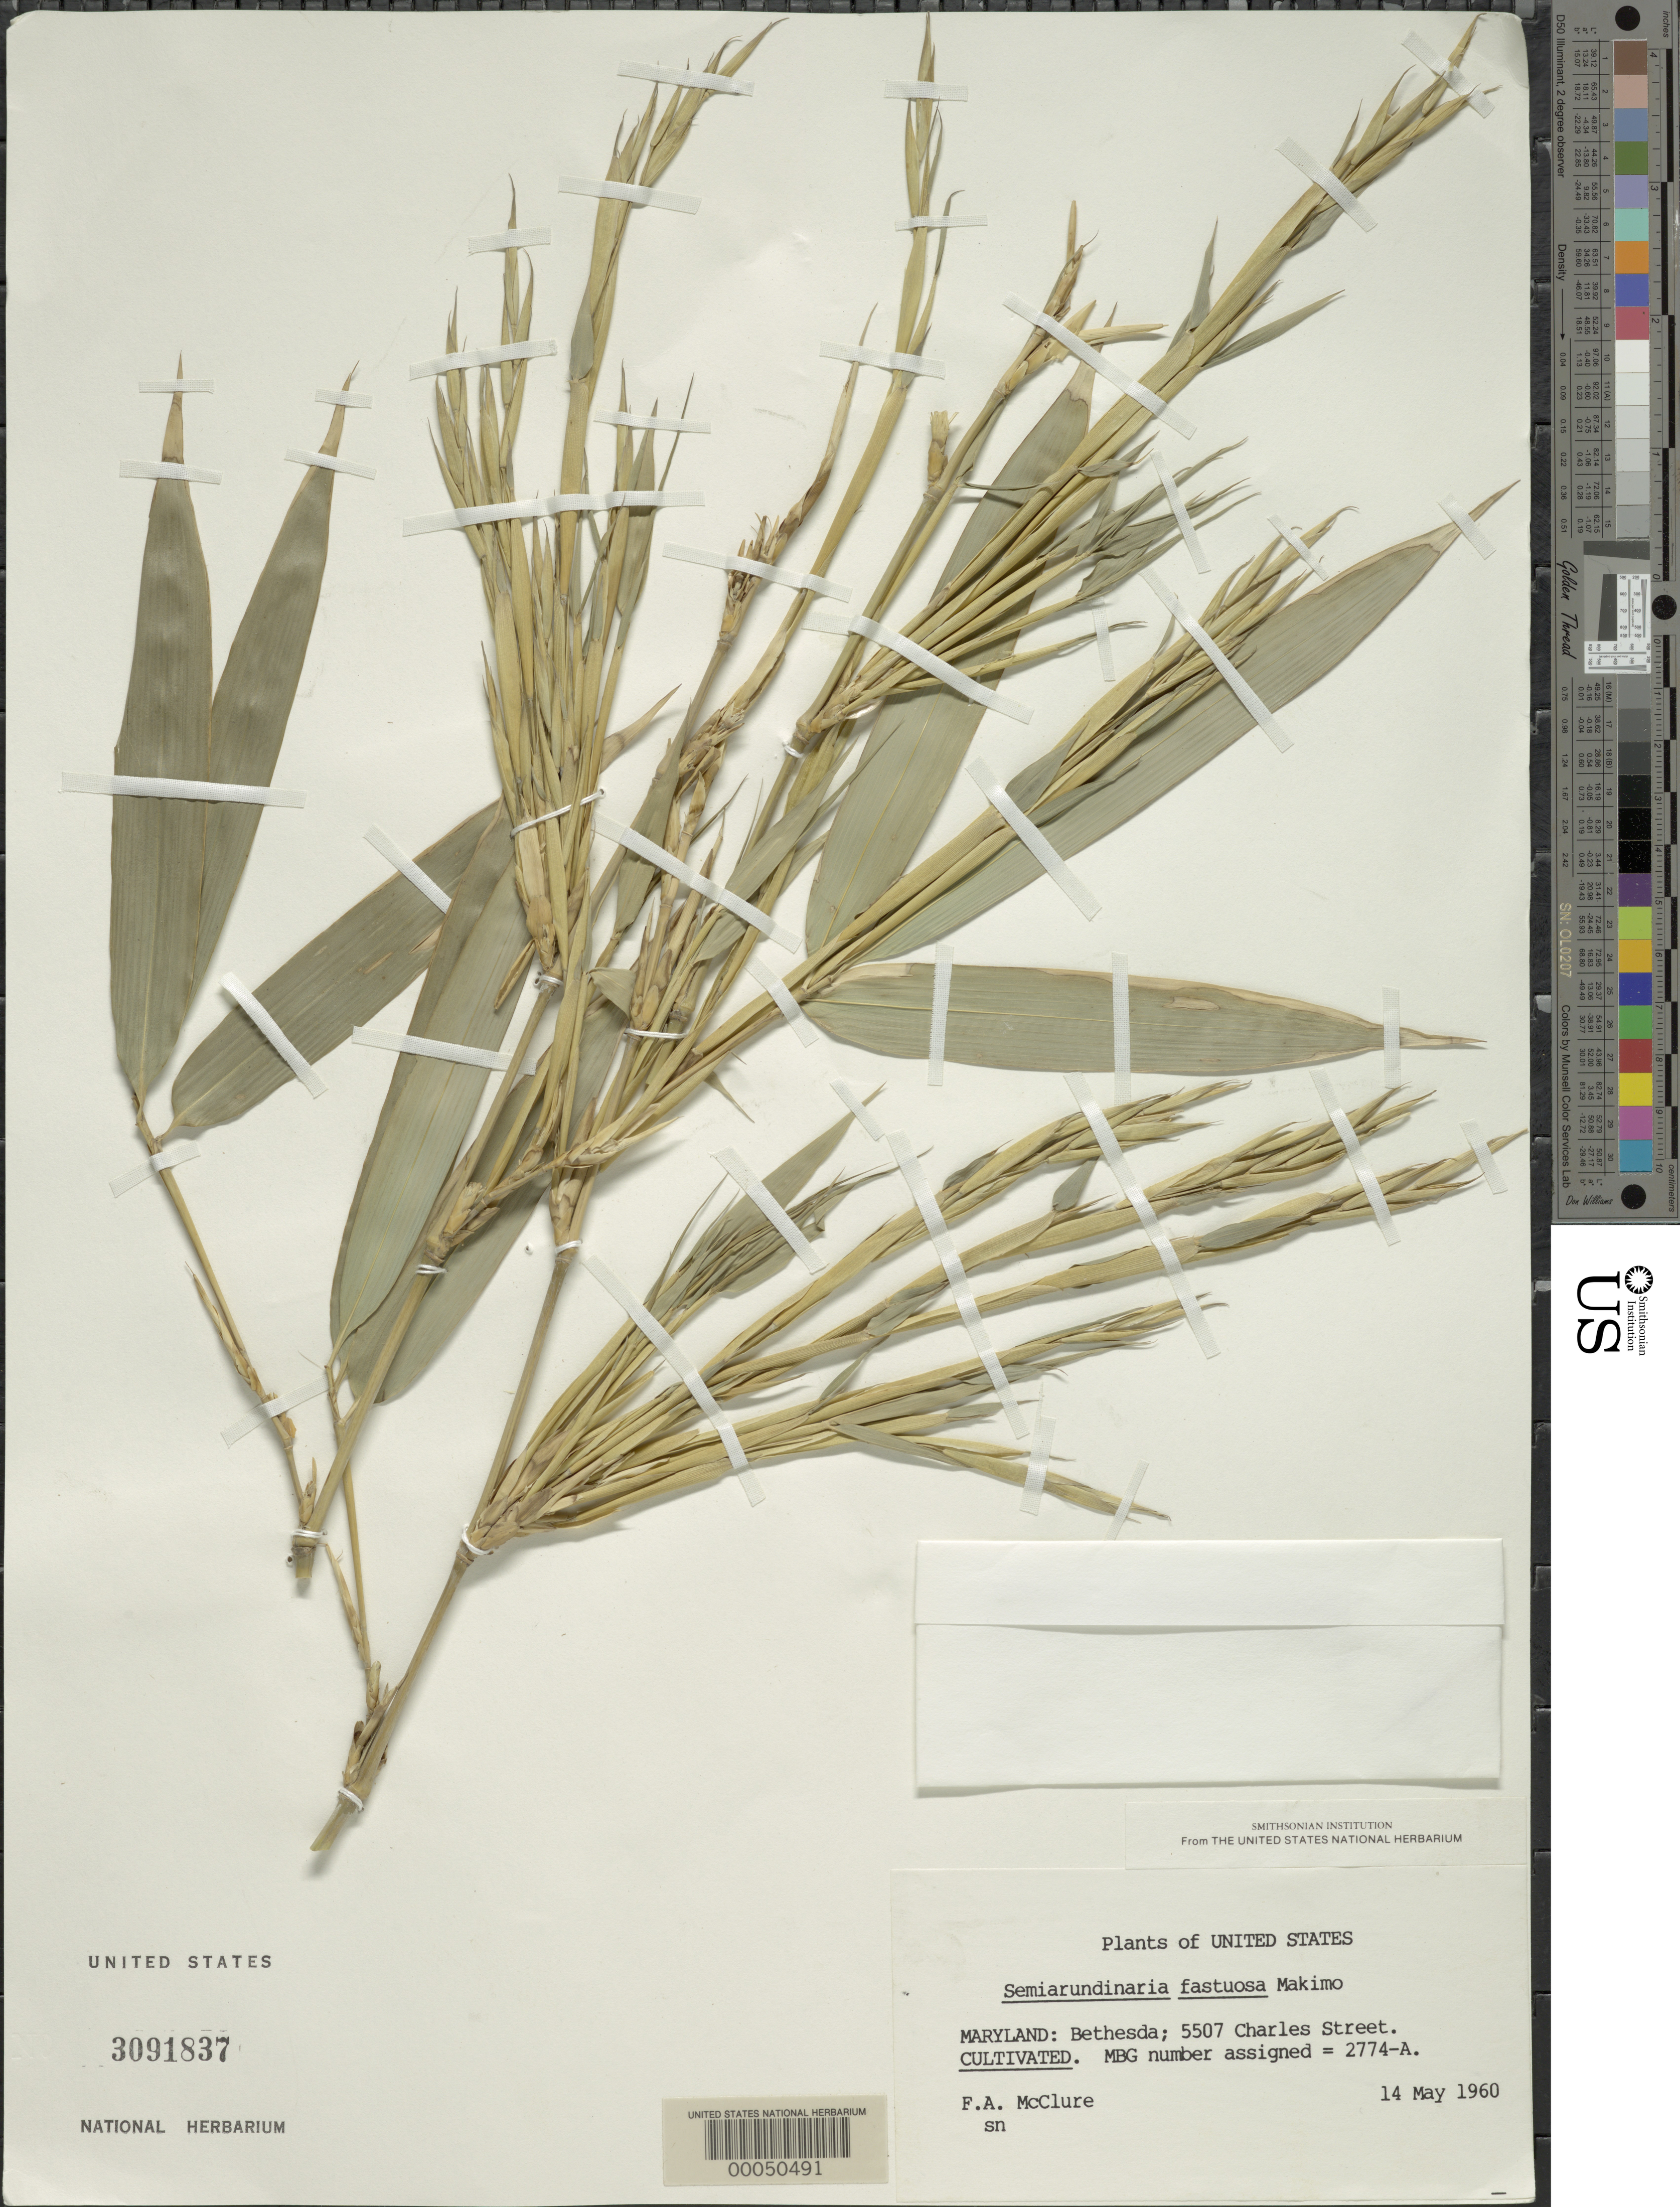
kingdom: Plantae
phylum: Tracheophyta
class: Liliopsida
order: Poales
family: Poaceae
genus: Semiarundinaria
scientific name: Semiarundinaria fastuosa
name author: Makino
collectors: F. A. McClure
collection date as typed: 14 May 1960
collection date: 1960-05-14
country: United States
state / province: Maryland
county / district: Montgomery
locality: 5507 Charles Street, Bethesda (McClure's garden)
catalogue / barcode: US 3091837